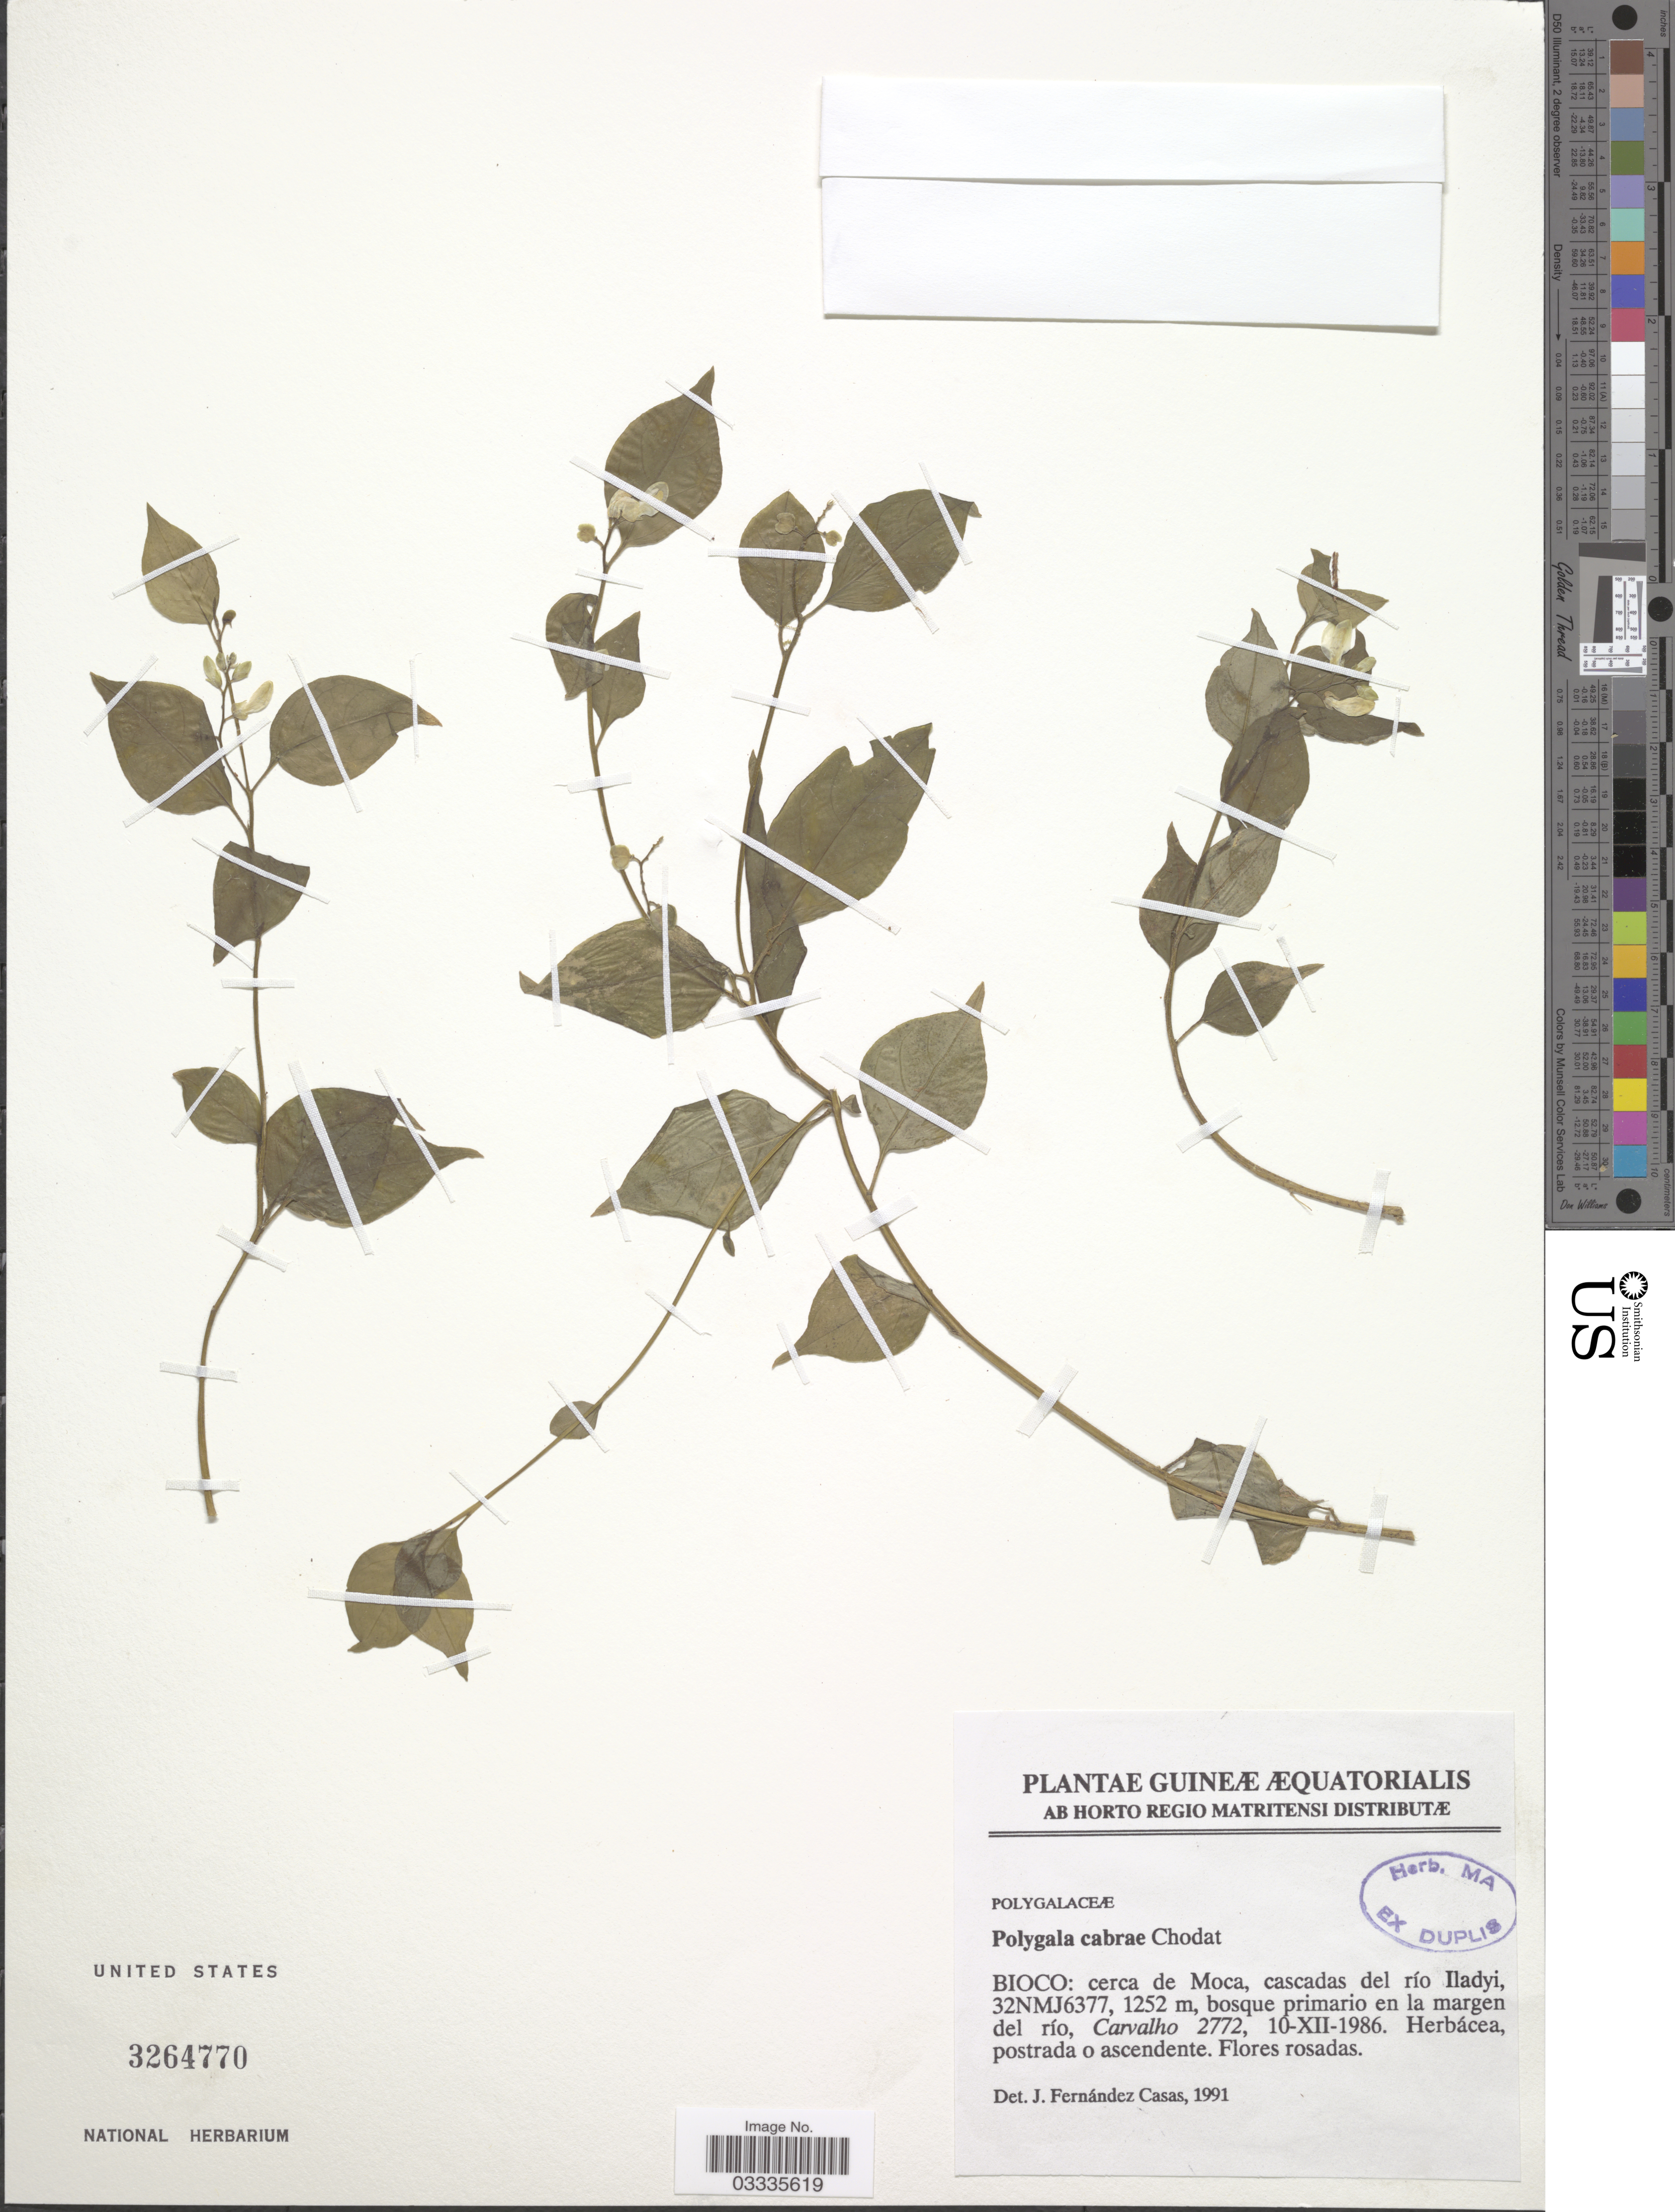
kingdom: Plantae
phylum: Tracheophyta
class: Magnoliopsida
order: Fabales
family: Polygalaceae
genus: Heterosamara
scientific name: Heterosamara cabrae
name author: (Chodat) Paiva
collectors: Carvalho, --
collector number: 2772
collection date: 1986-12-10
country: Equatorial Guinea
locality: Bioco: cerca de Moca, cascadas del río Iladyi, 32NMJ6377.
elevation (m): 1252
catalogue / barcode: US 3264770